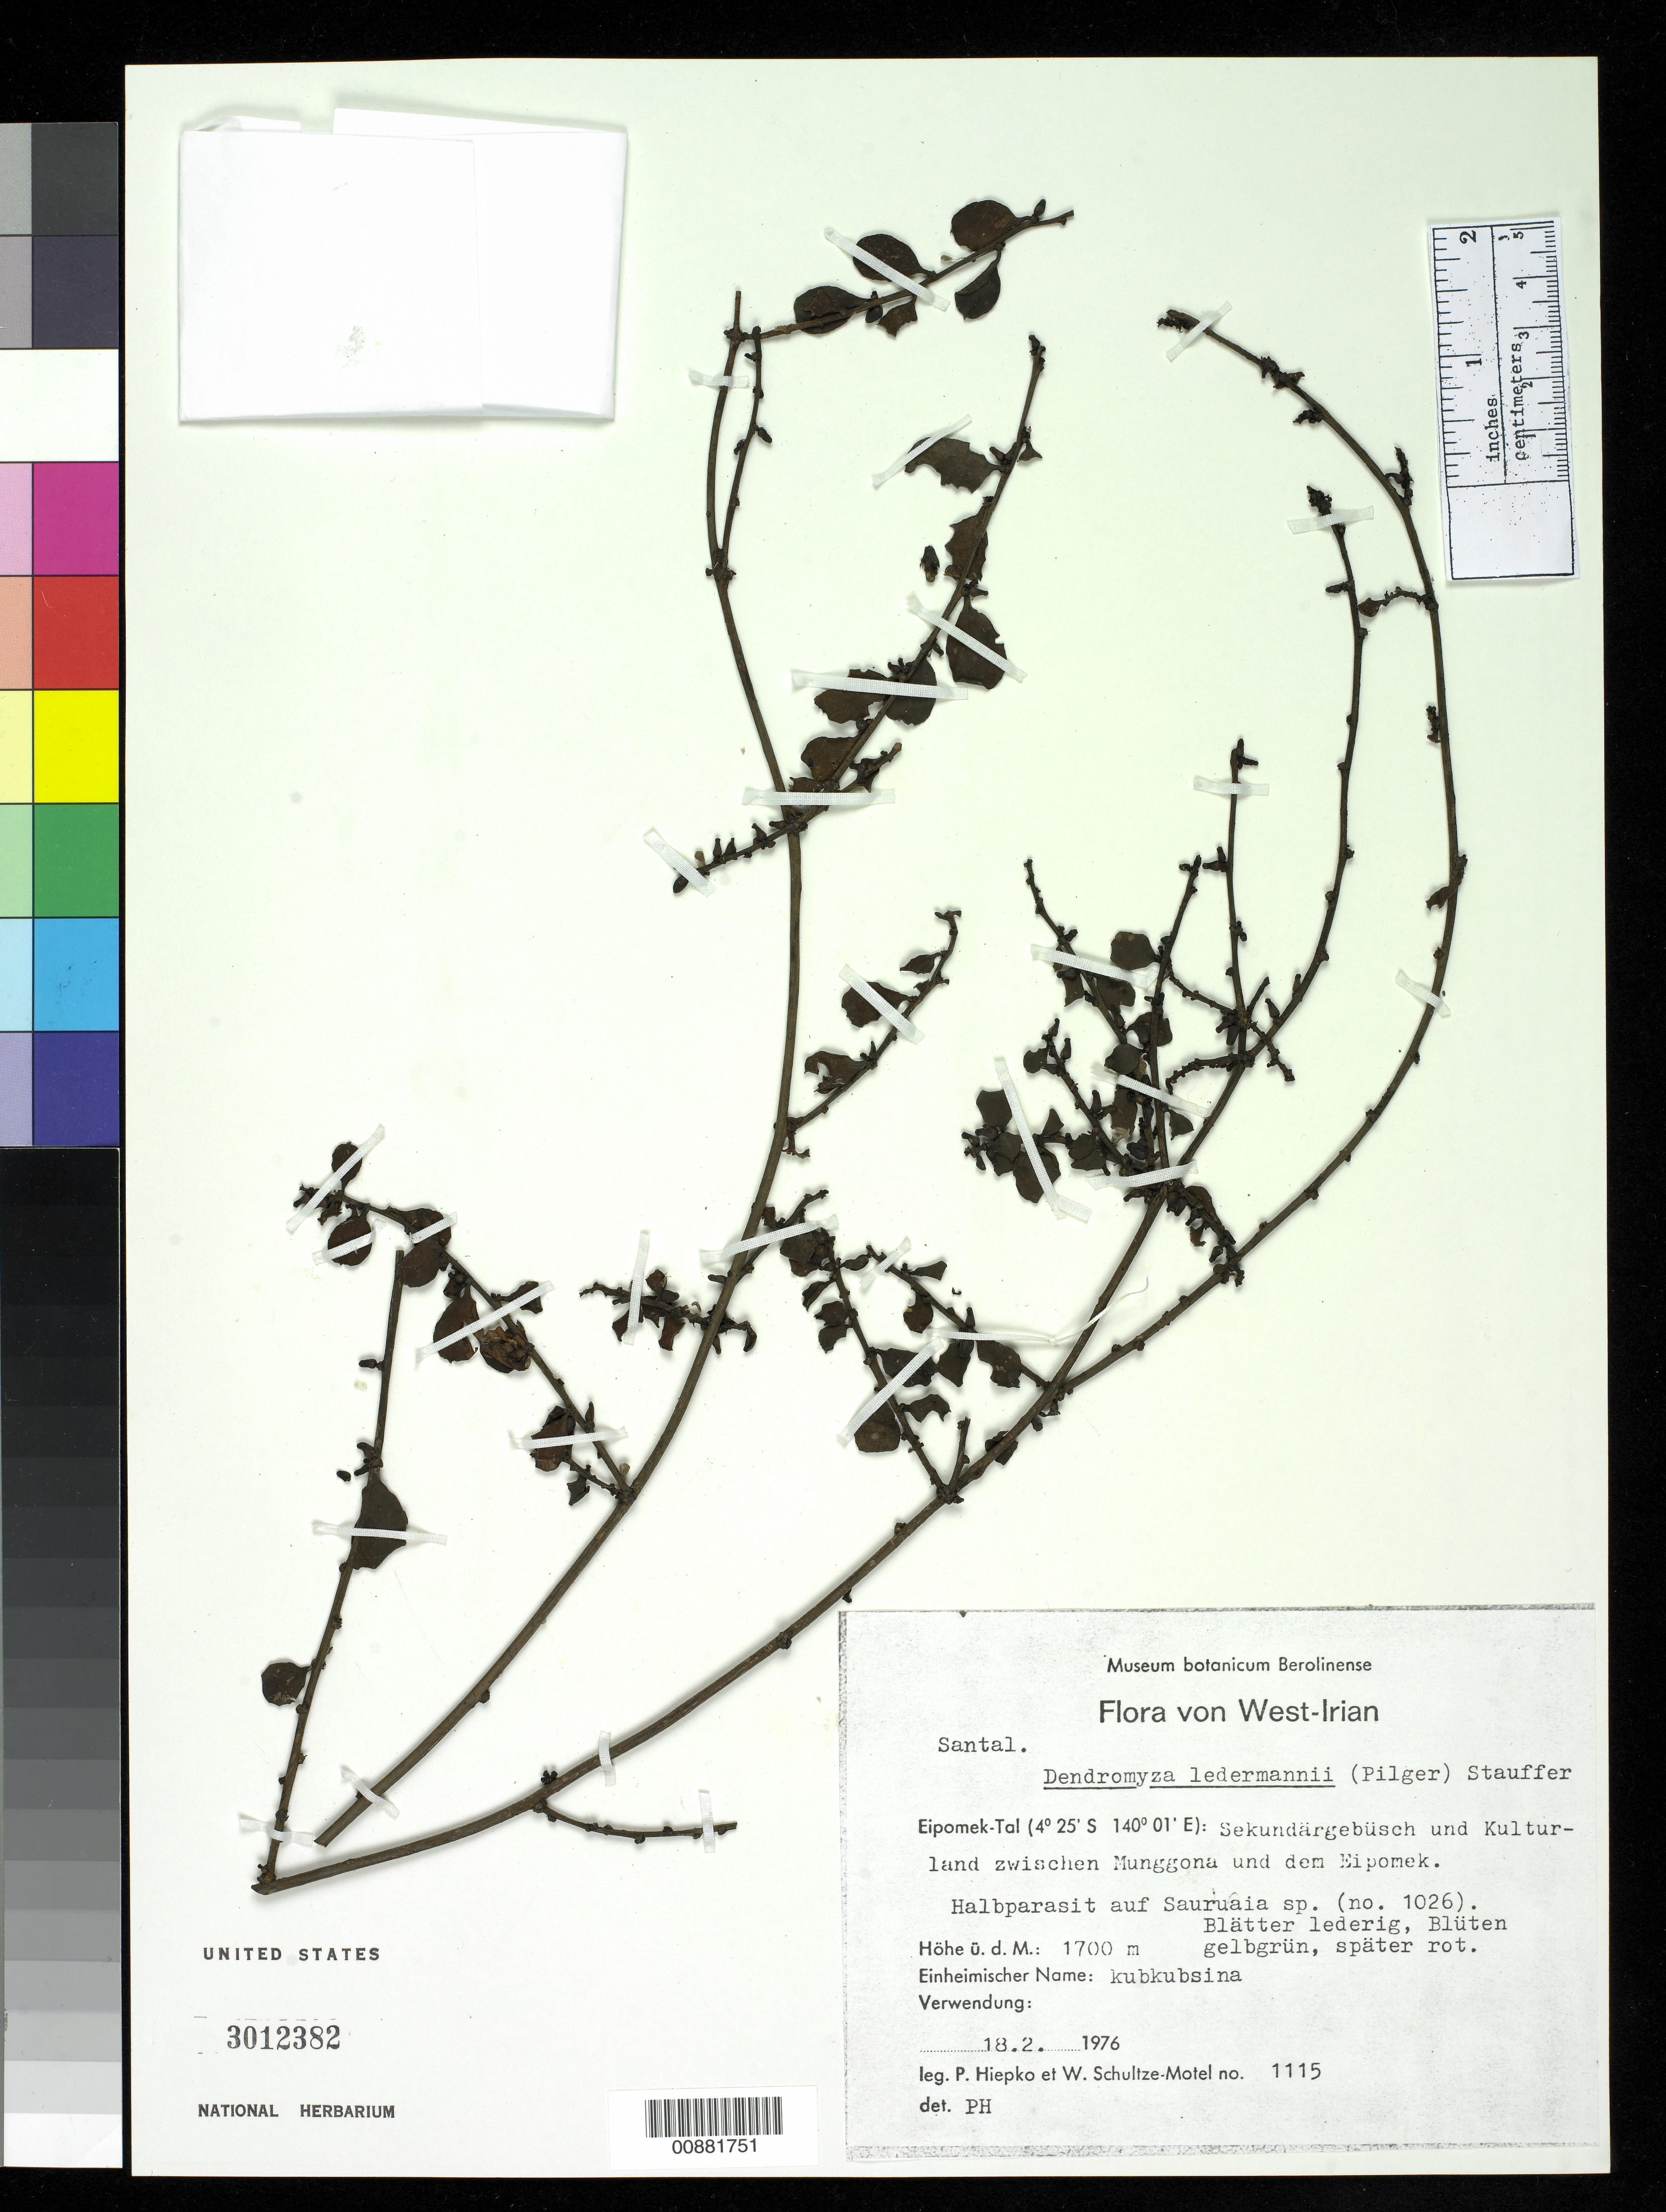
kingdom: Plantae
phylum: Tracheophyta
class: Magnoliopsida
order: Santalales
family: Amphorogynaceae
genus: Dendromyza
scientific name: Dendromyza ledermannii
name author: (Pilg.) Stauffer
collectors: P. H. Hiepko & W. Schultze-Motel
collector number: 1115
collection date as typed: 18 Feb 1976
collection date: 1976-02-18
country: Indonesia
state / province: Papua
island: New Guinea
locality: Flora von West-Irian: Santal. Sekundargebusch und Kulturland zwischen Munggona und dem Eipomek. Irian Jaya.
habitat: Halbparasit auf Sauruaia sp. (no. 1026). Blatter lederig, bluten gelbgrun, spater rot.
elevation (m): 1700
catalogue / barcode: US 3012382